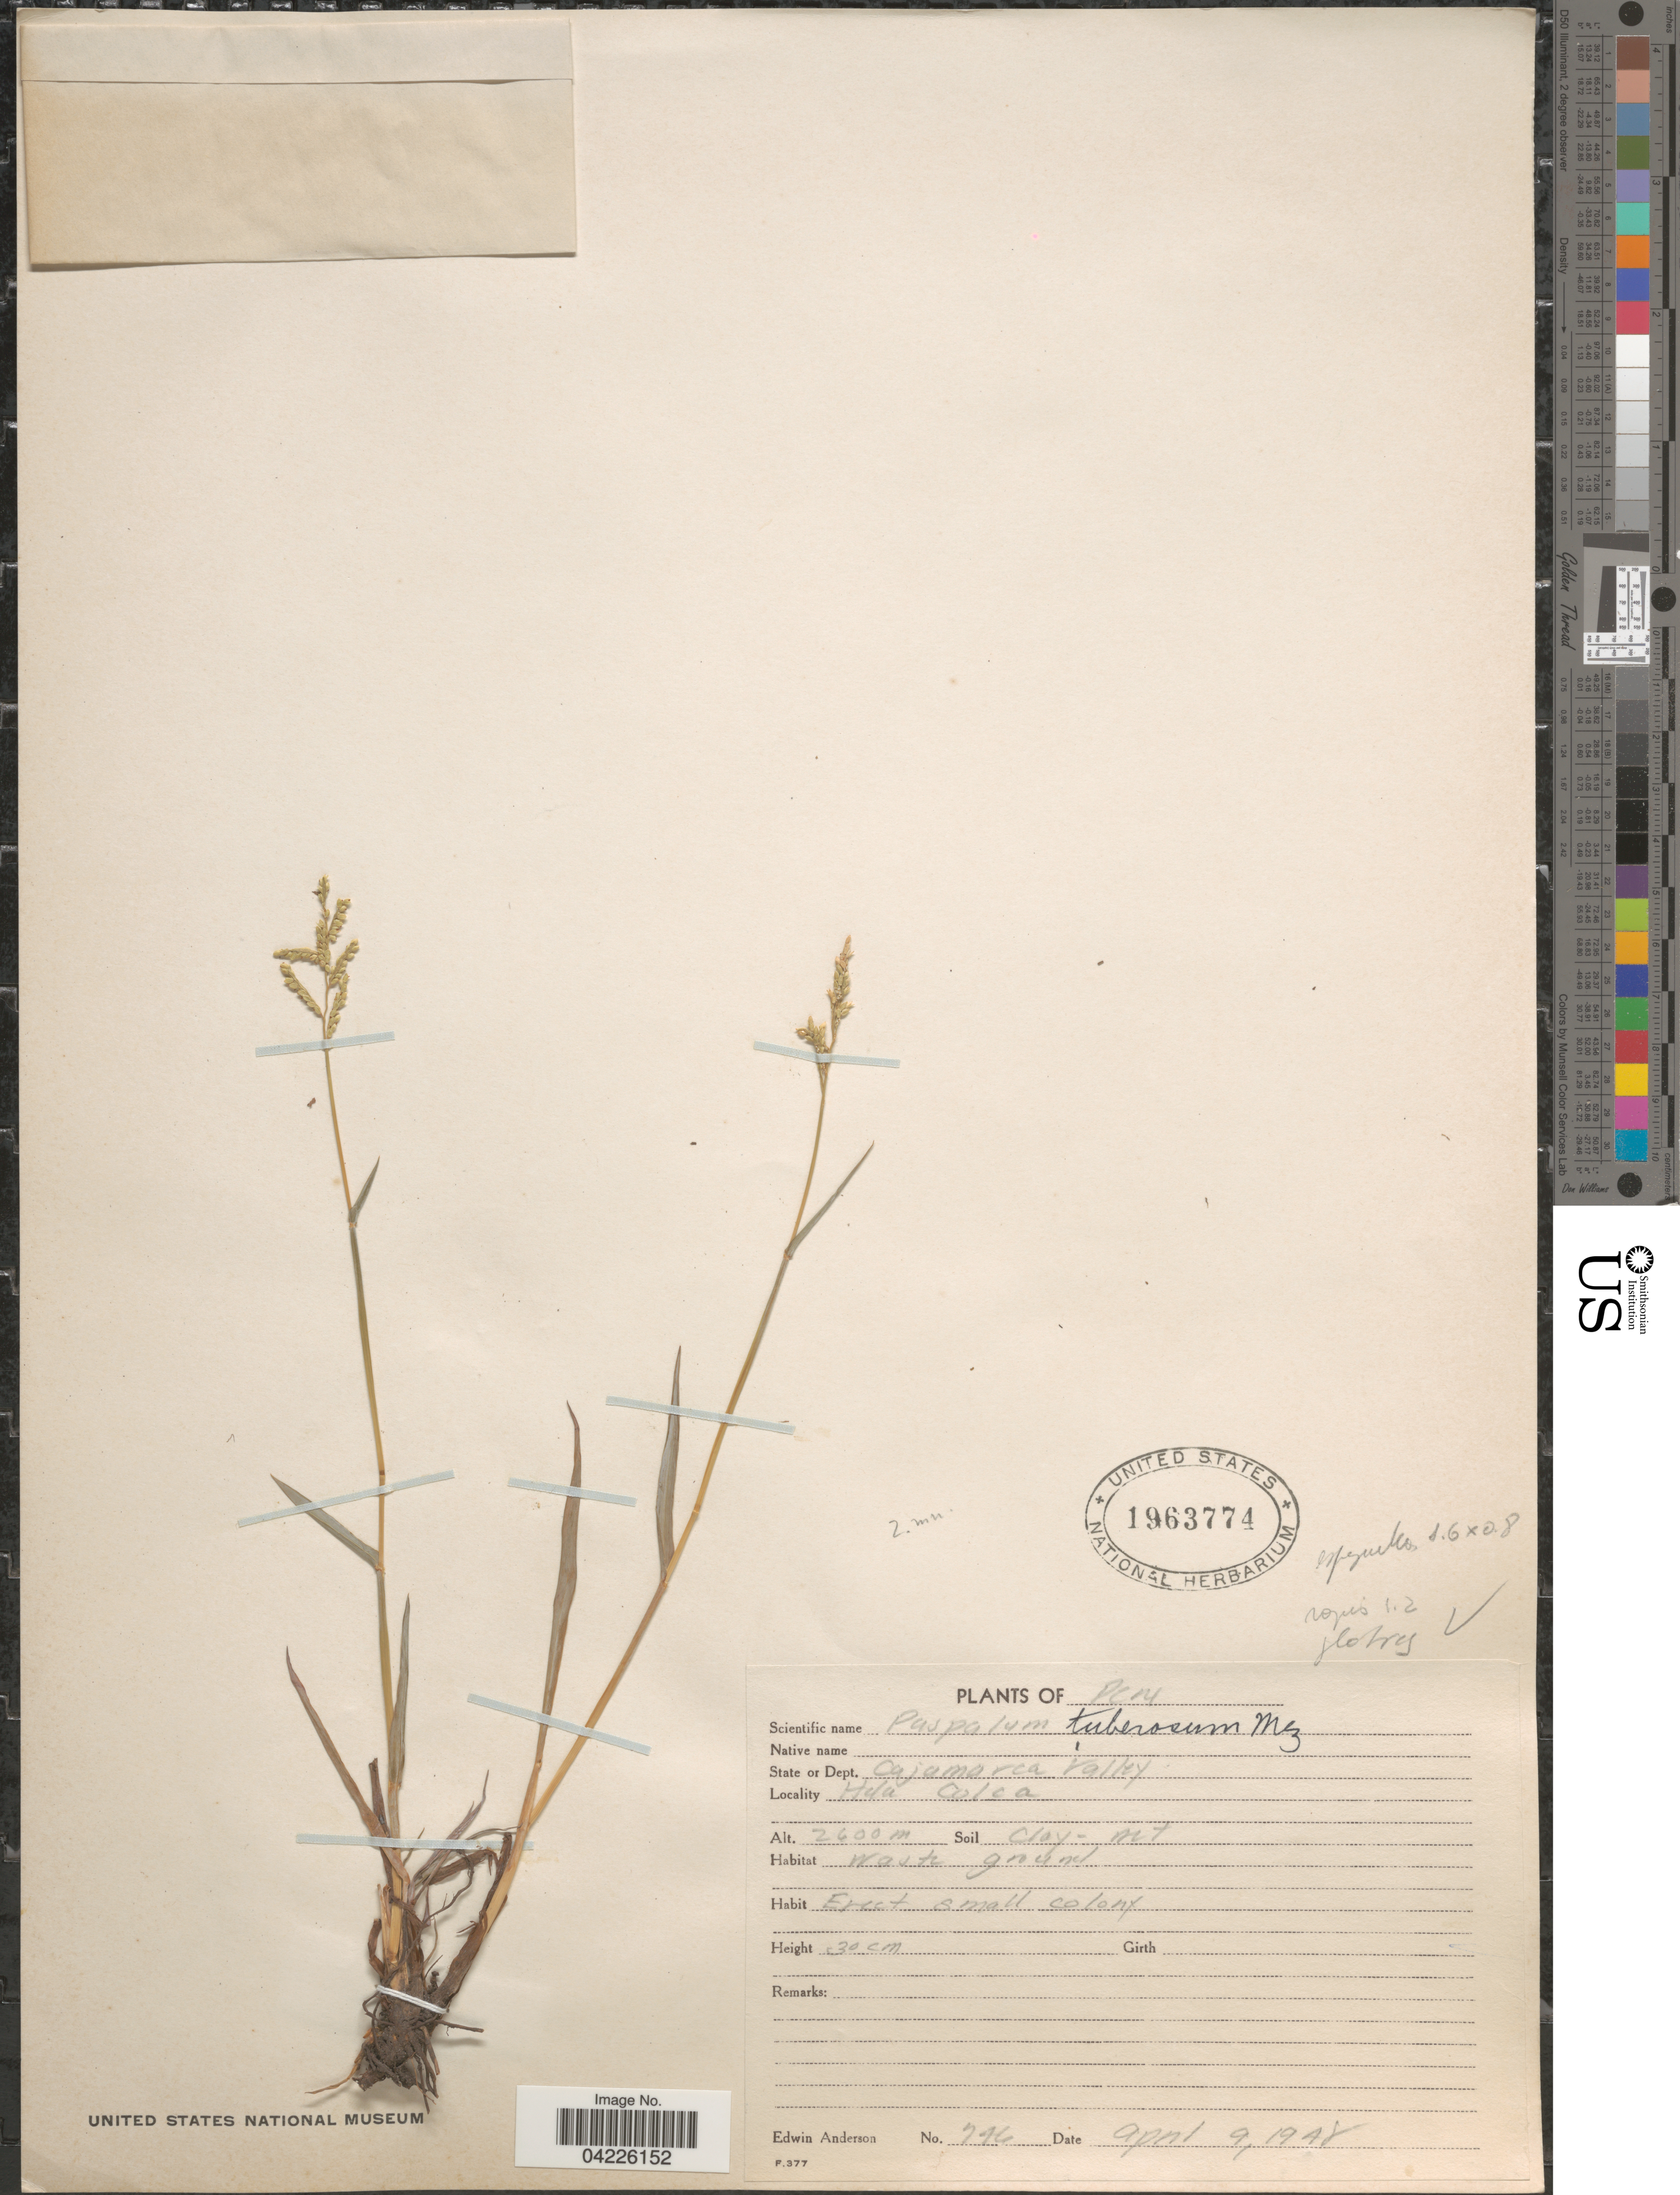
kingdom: Plantae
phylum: Tracheophyta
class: Liliopsida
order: Poales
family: Poaceae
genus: Paspalum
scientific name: Paspalum tuberosum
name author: Mez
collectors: E. Anderson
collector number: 296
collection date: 1948-04-09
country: Peru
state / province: Cajamarca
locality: State or Dept. Cajamarca Valley.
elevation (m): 2600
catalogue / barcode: US 1963774